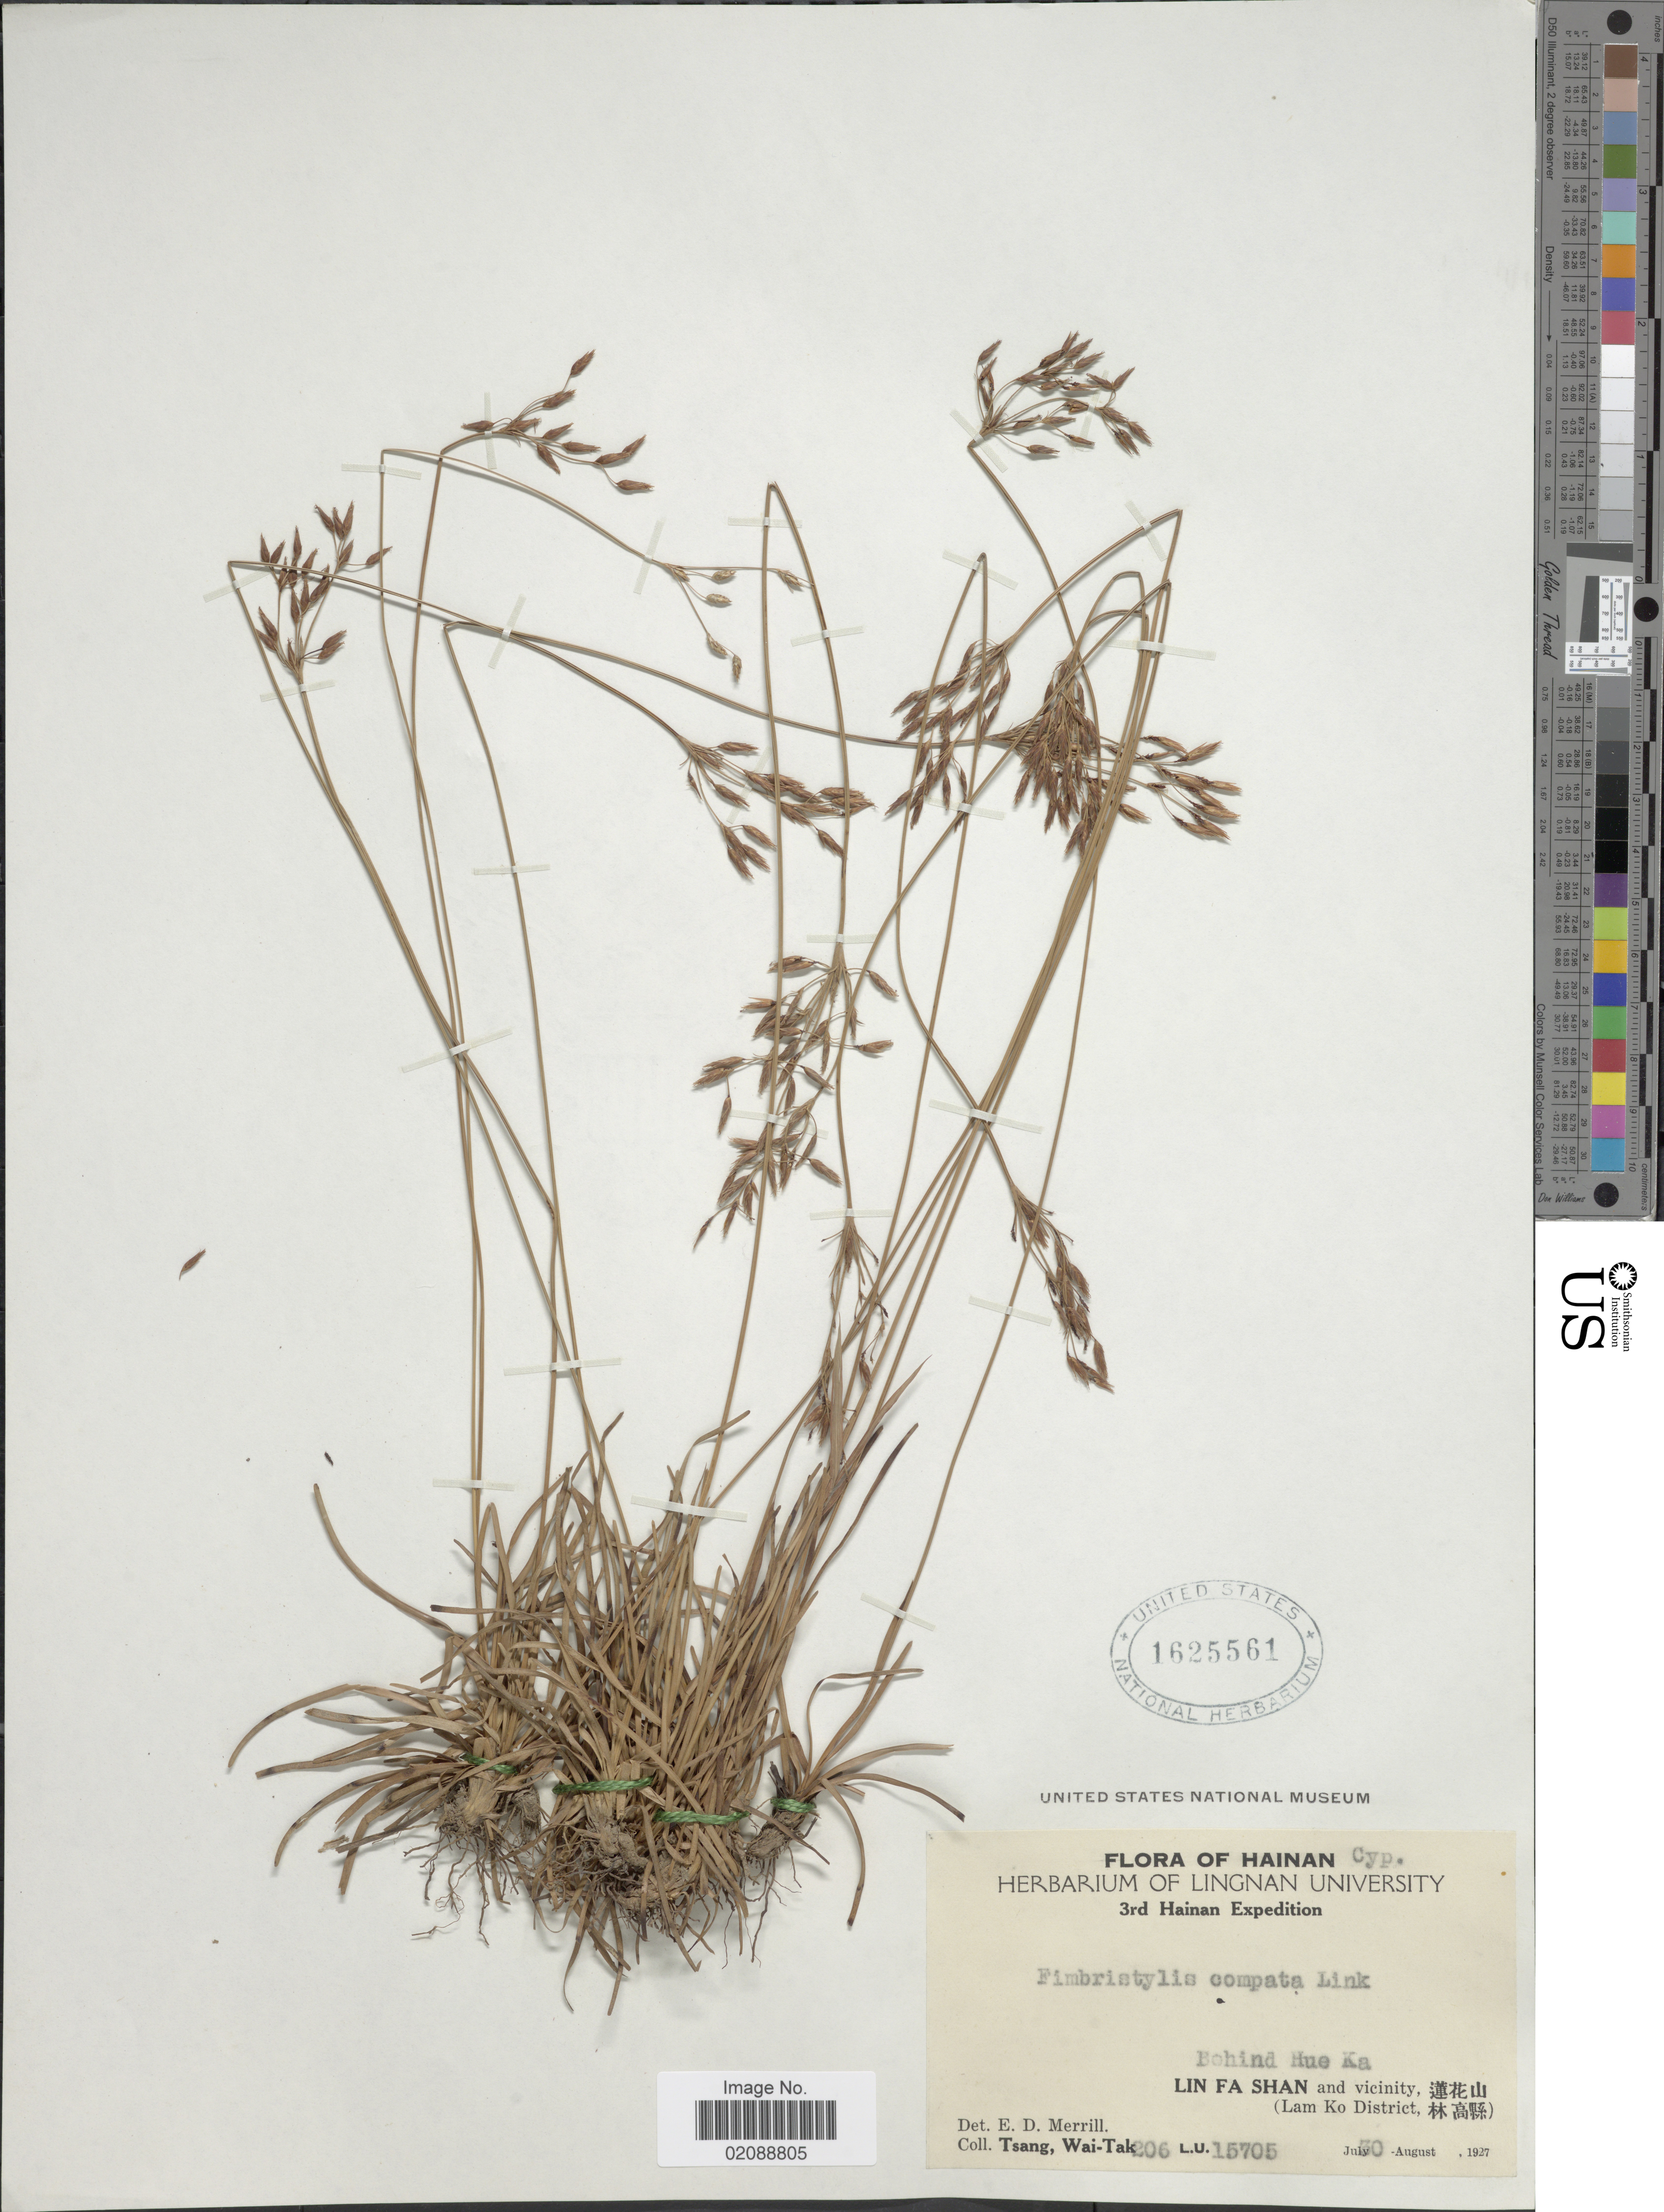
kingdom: Plantae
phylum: Tracheophyta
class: Liliopsida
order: Poales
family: Cyperaceae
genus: Fimbristylis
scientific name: Fimbristylis complanata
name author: (Retz.) Link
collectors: W. T. Tsang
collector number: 206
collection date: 1927-07-30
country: China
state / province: Hainan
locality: Behind Hue Ka, Lin Fa Shan and vicinity (Lam Ko District).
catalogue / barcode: US 1625561